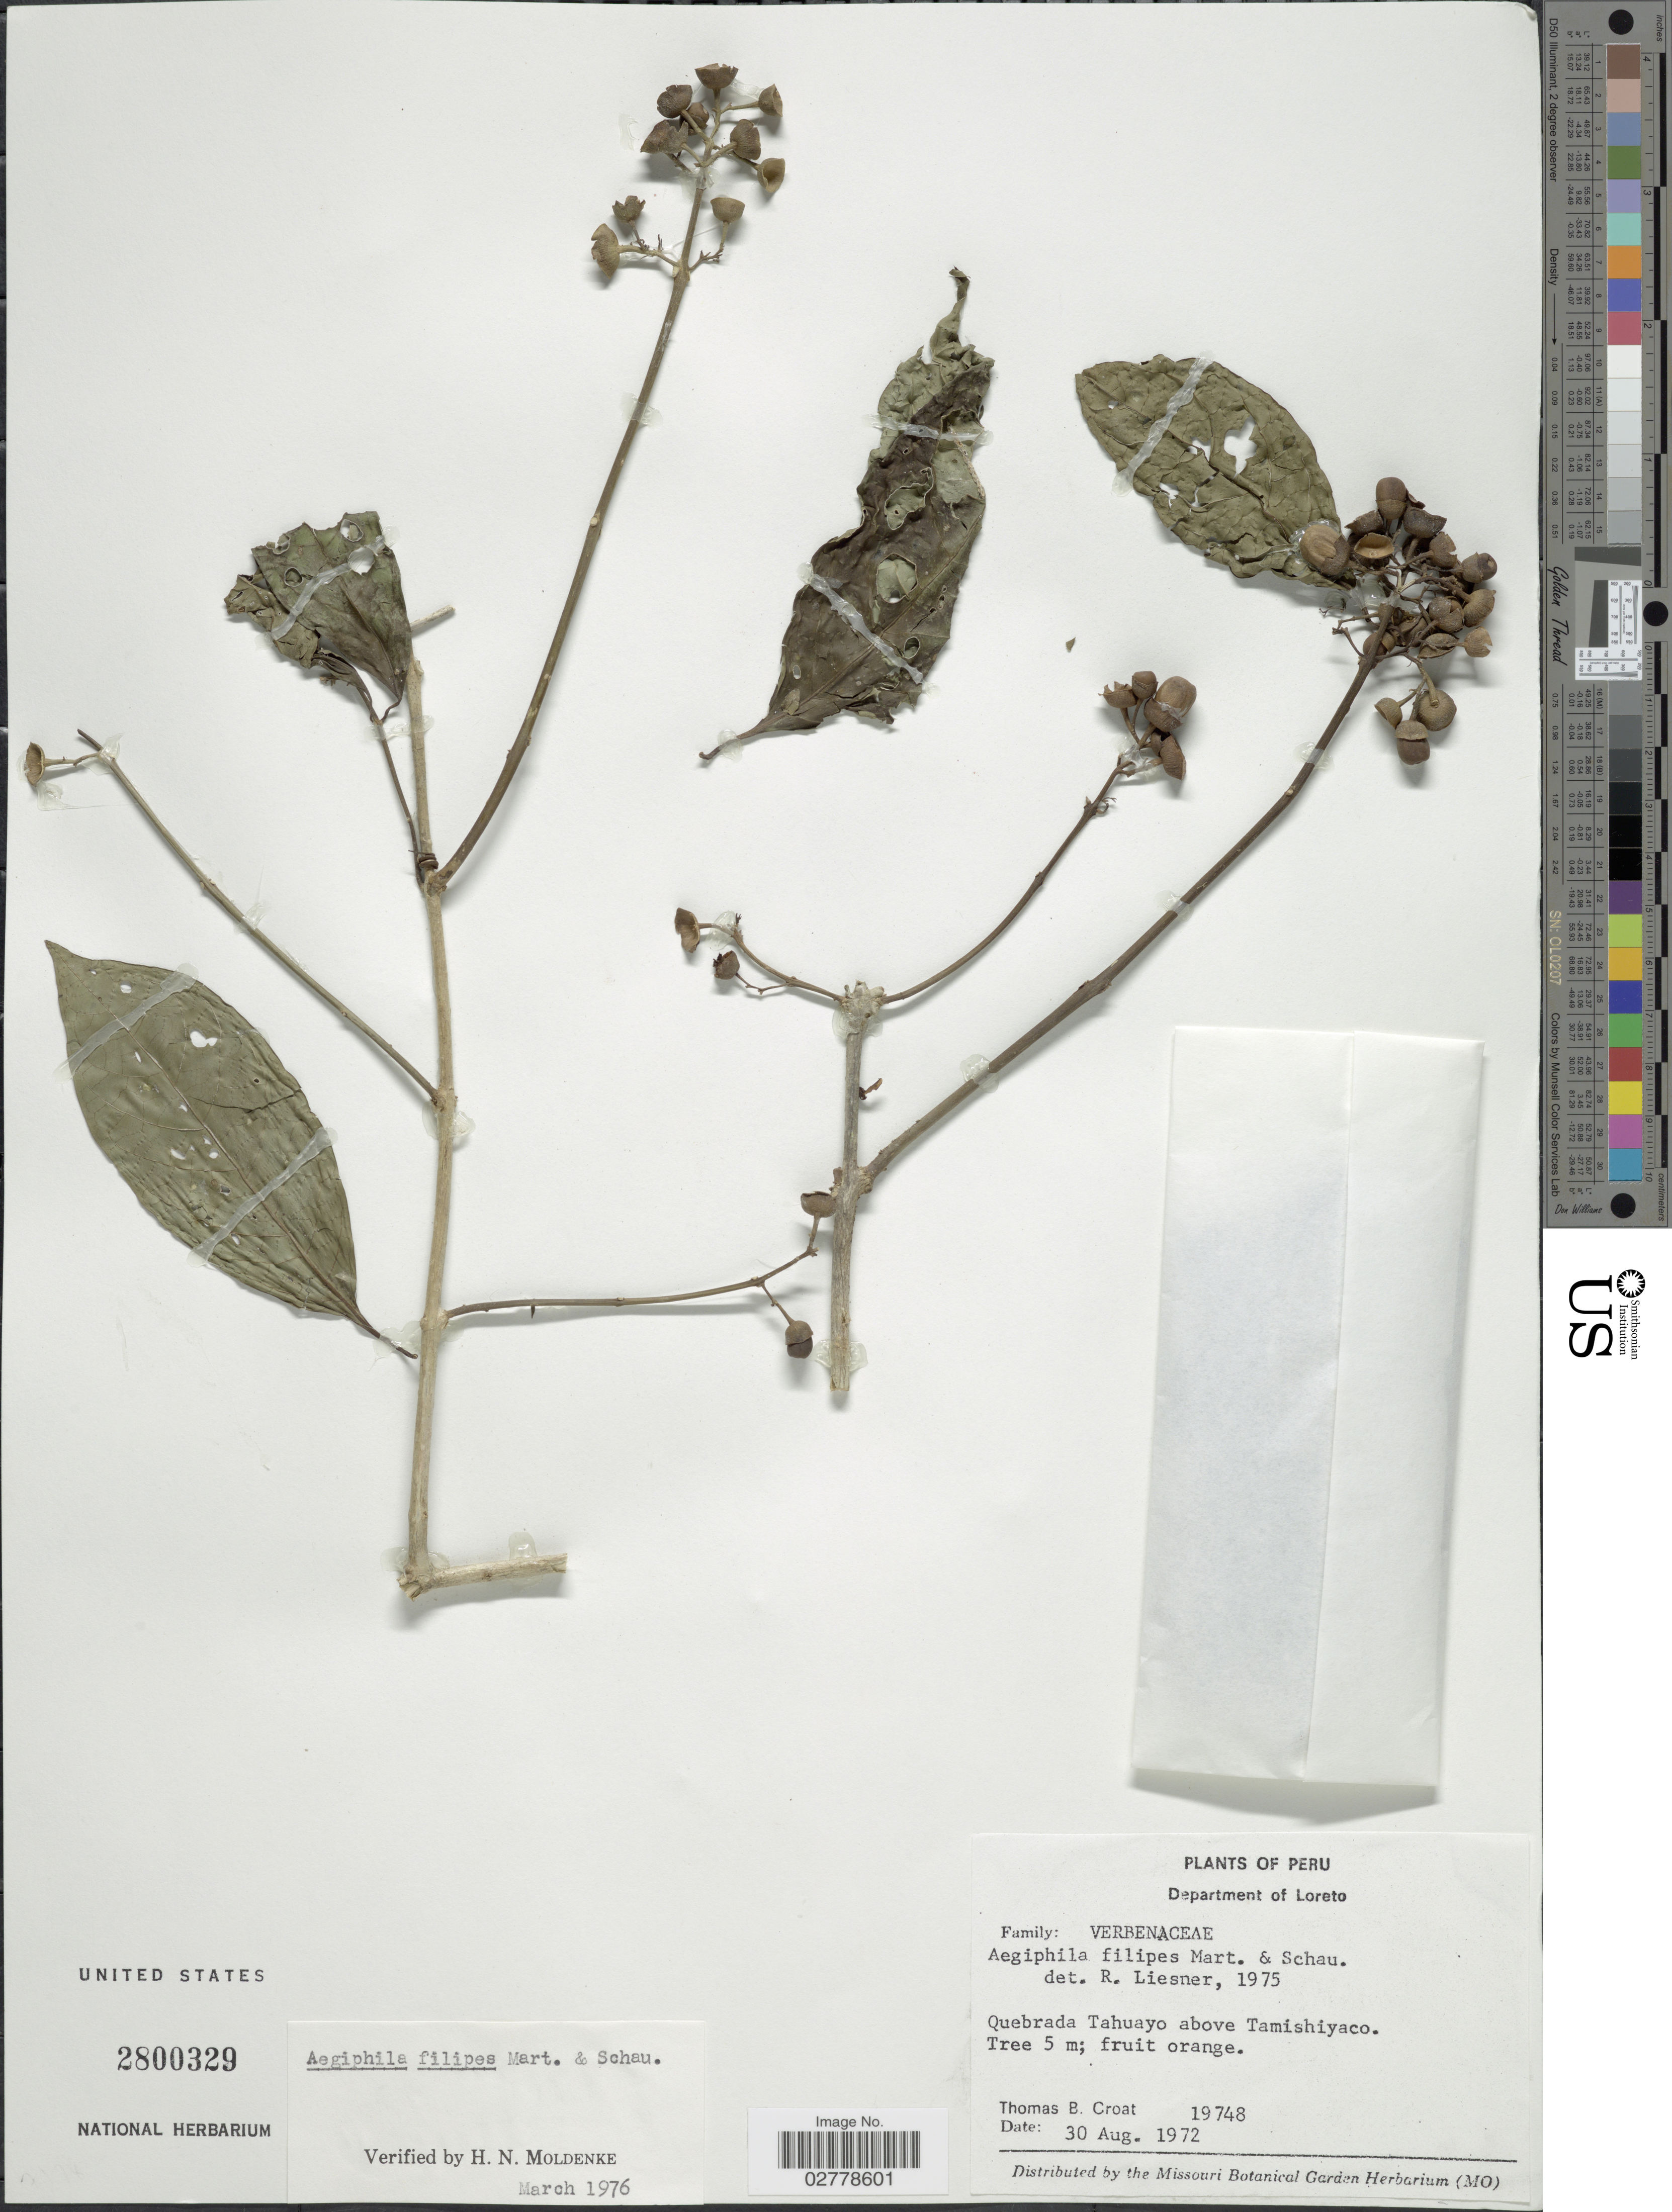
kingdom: Plantae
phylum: Tracheophyta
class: Magnoliopsida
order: Lamiales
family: Lamiaceae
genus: Aegiphila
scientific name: Aegiphila filipes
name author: Mart. & Schauer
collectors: T. B. Croat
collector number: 19748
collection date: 1972-08-30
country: Peru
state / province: Loreto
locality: Department of Loreto. Quebrada Tahuayo above Tamishiyaco.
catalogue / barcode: US 2800329